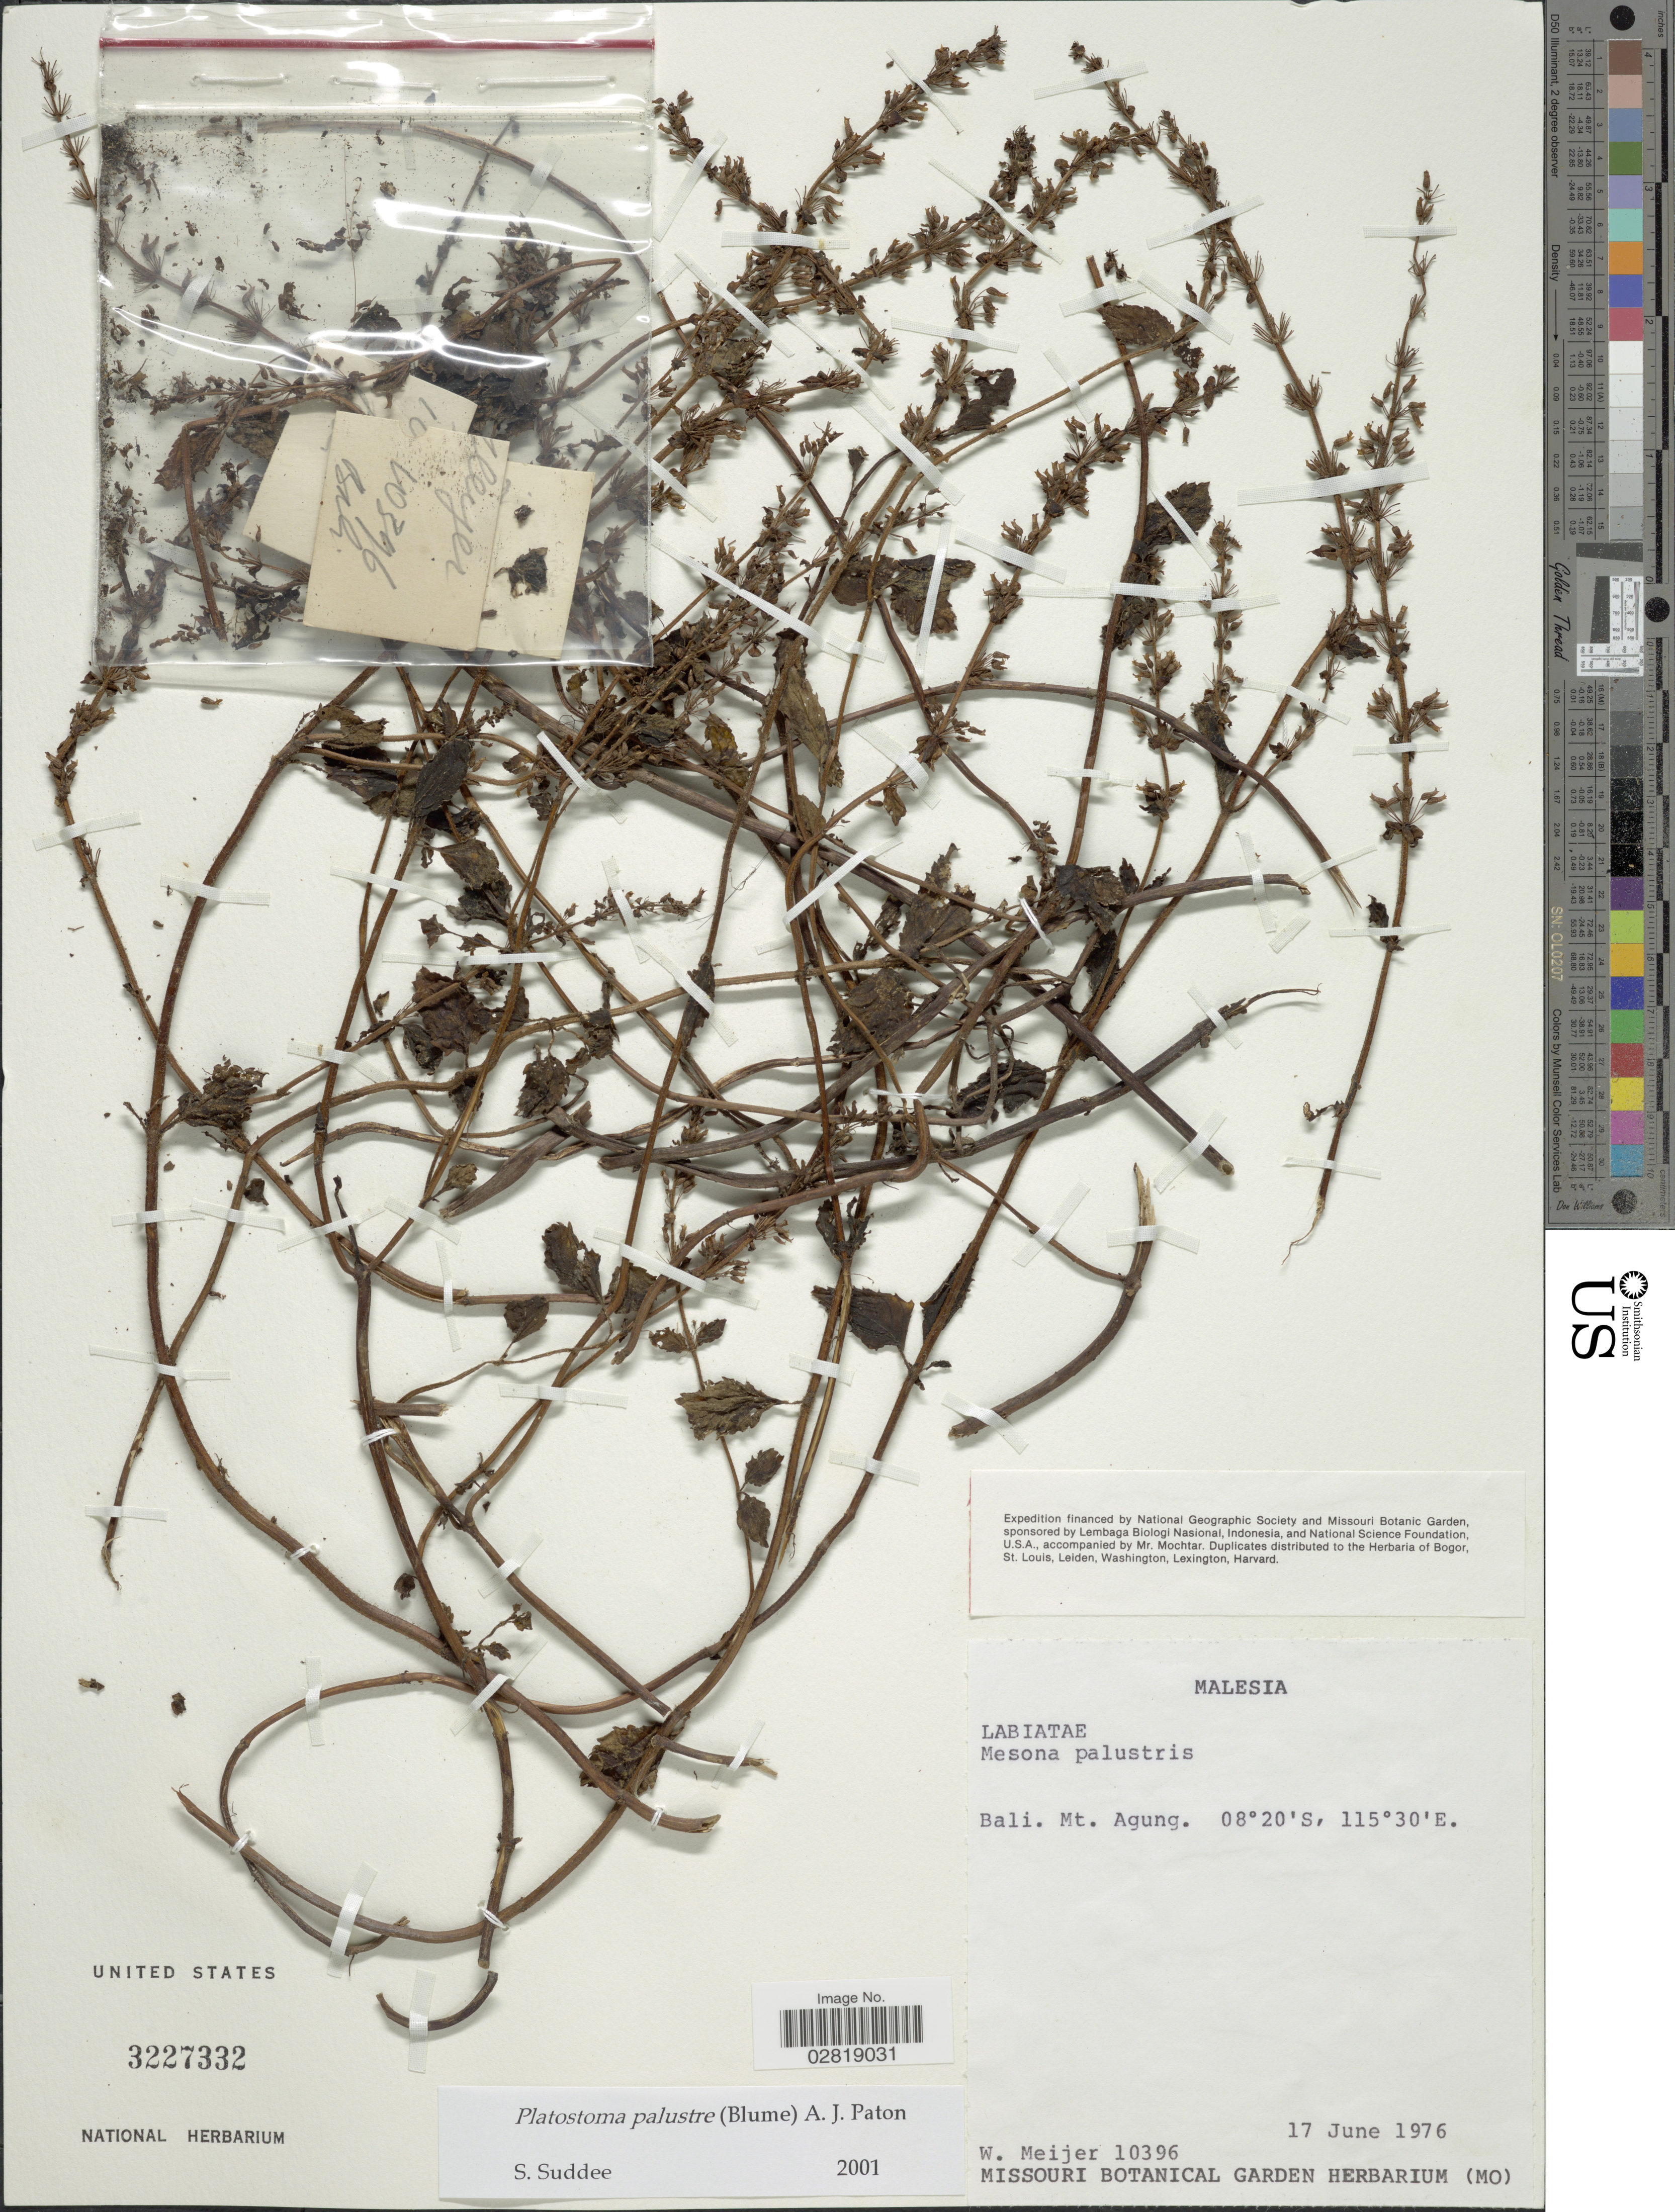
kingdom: Plantae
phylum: Tracheophyta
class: Magnoliopsida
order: Lamiales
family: Lamiaceae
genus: Platostoma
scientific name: Platostoma palustre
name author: (Blume) A.J. Paton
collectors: W. Meijer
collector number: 10396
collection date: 1976-06-17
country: Malaysia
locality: Bali. Mt. Agung. Malesia.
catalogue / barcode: US 3227332